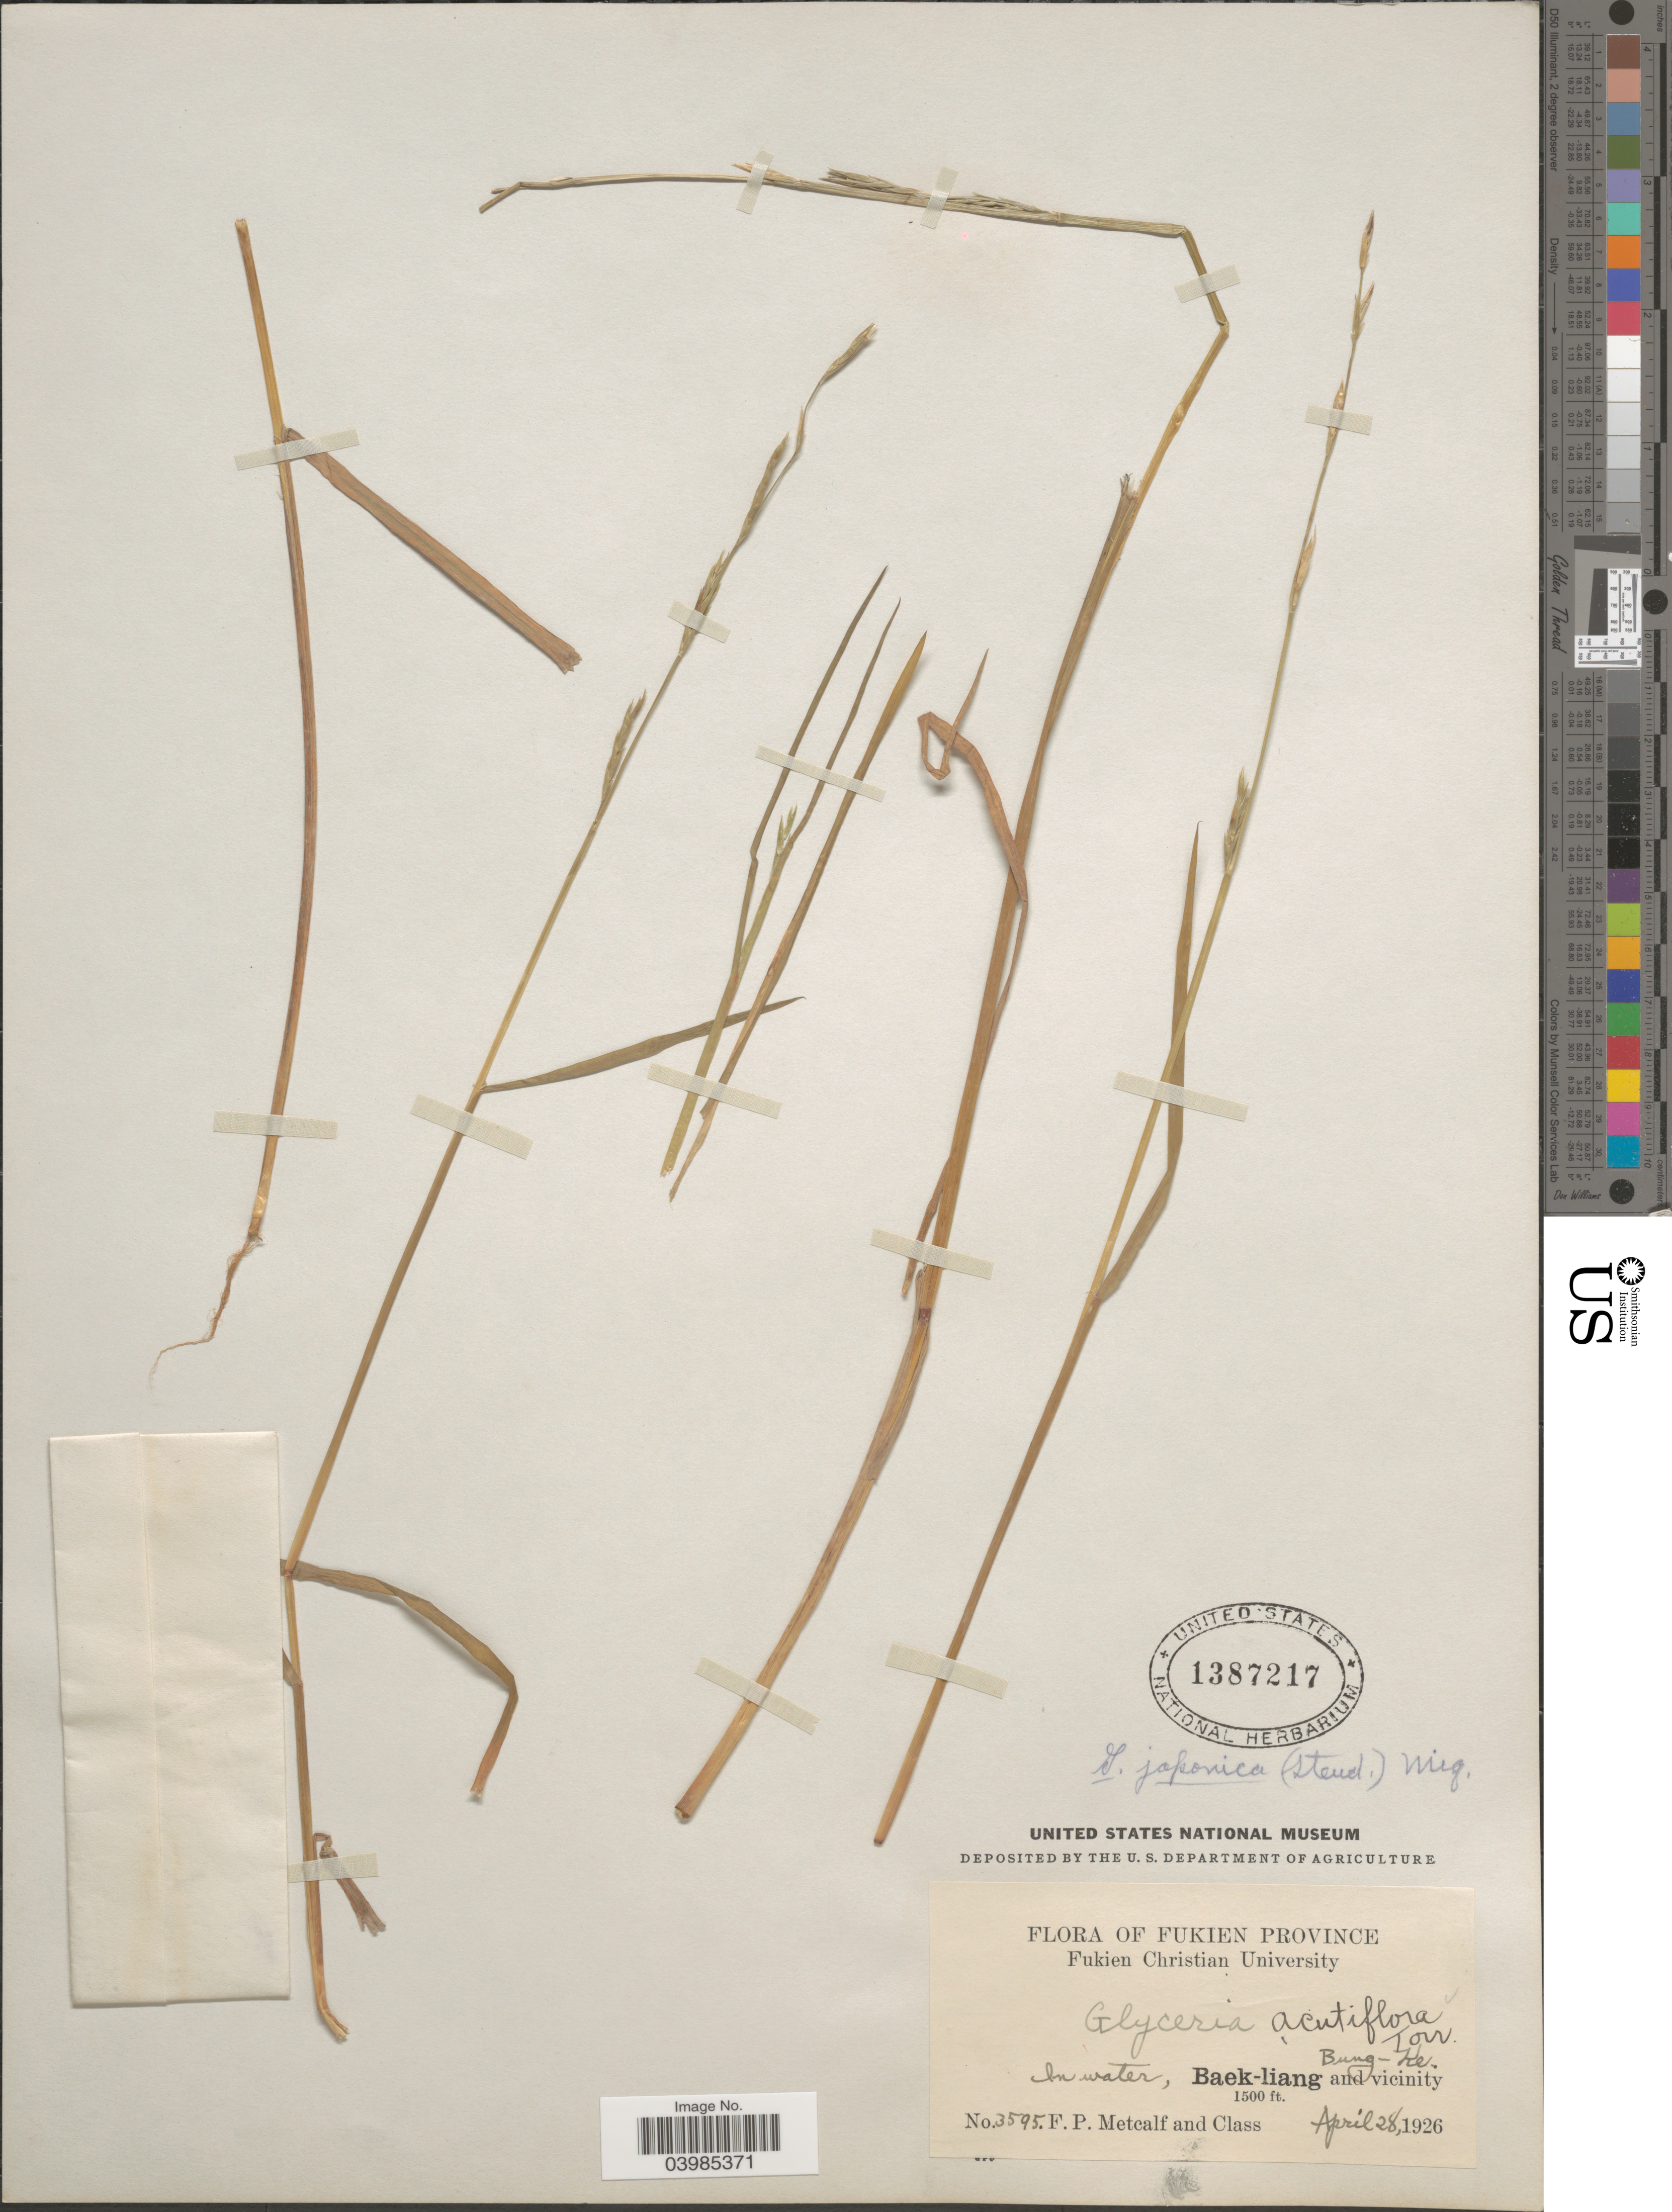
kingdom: Plantae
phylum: Tracheophyta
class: Liliopsida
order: Poales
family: Poaceae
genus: Glyceria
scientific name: Glyceria acutiflora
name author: Torr.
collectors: F. Metcalf & Class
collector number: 3595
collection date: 1926-04-28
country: China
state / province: Fujian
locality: Fukien Province. Bung-Ke. In water, Baek-liang and vicinity.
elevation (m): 457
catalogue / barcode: US 1387217